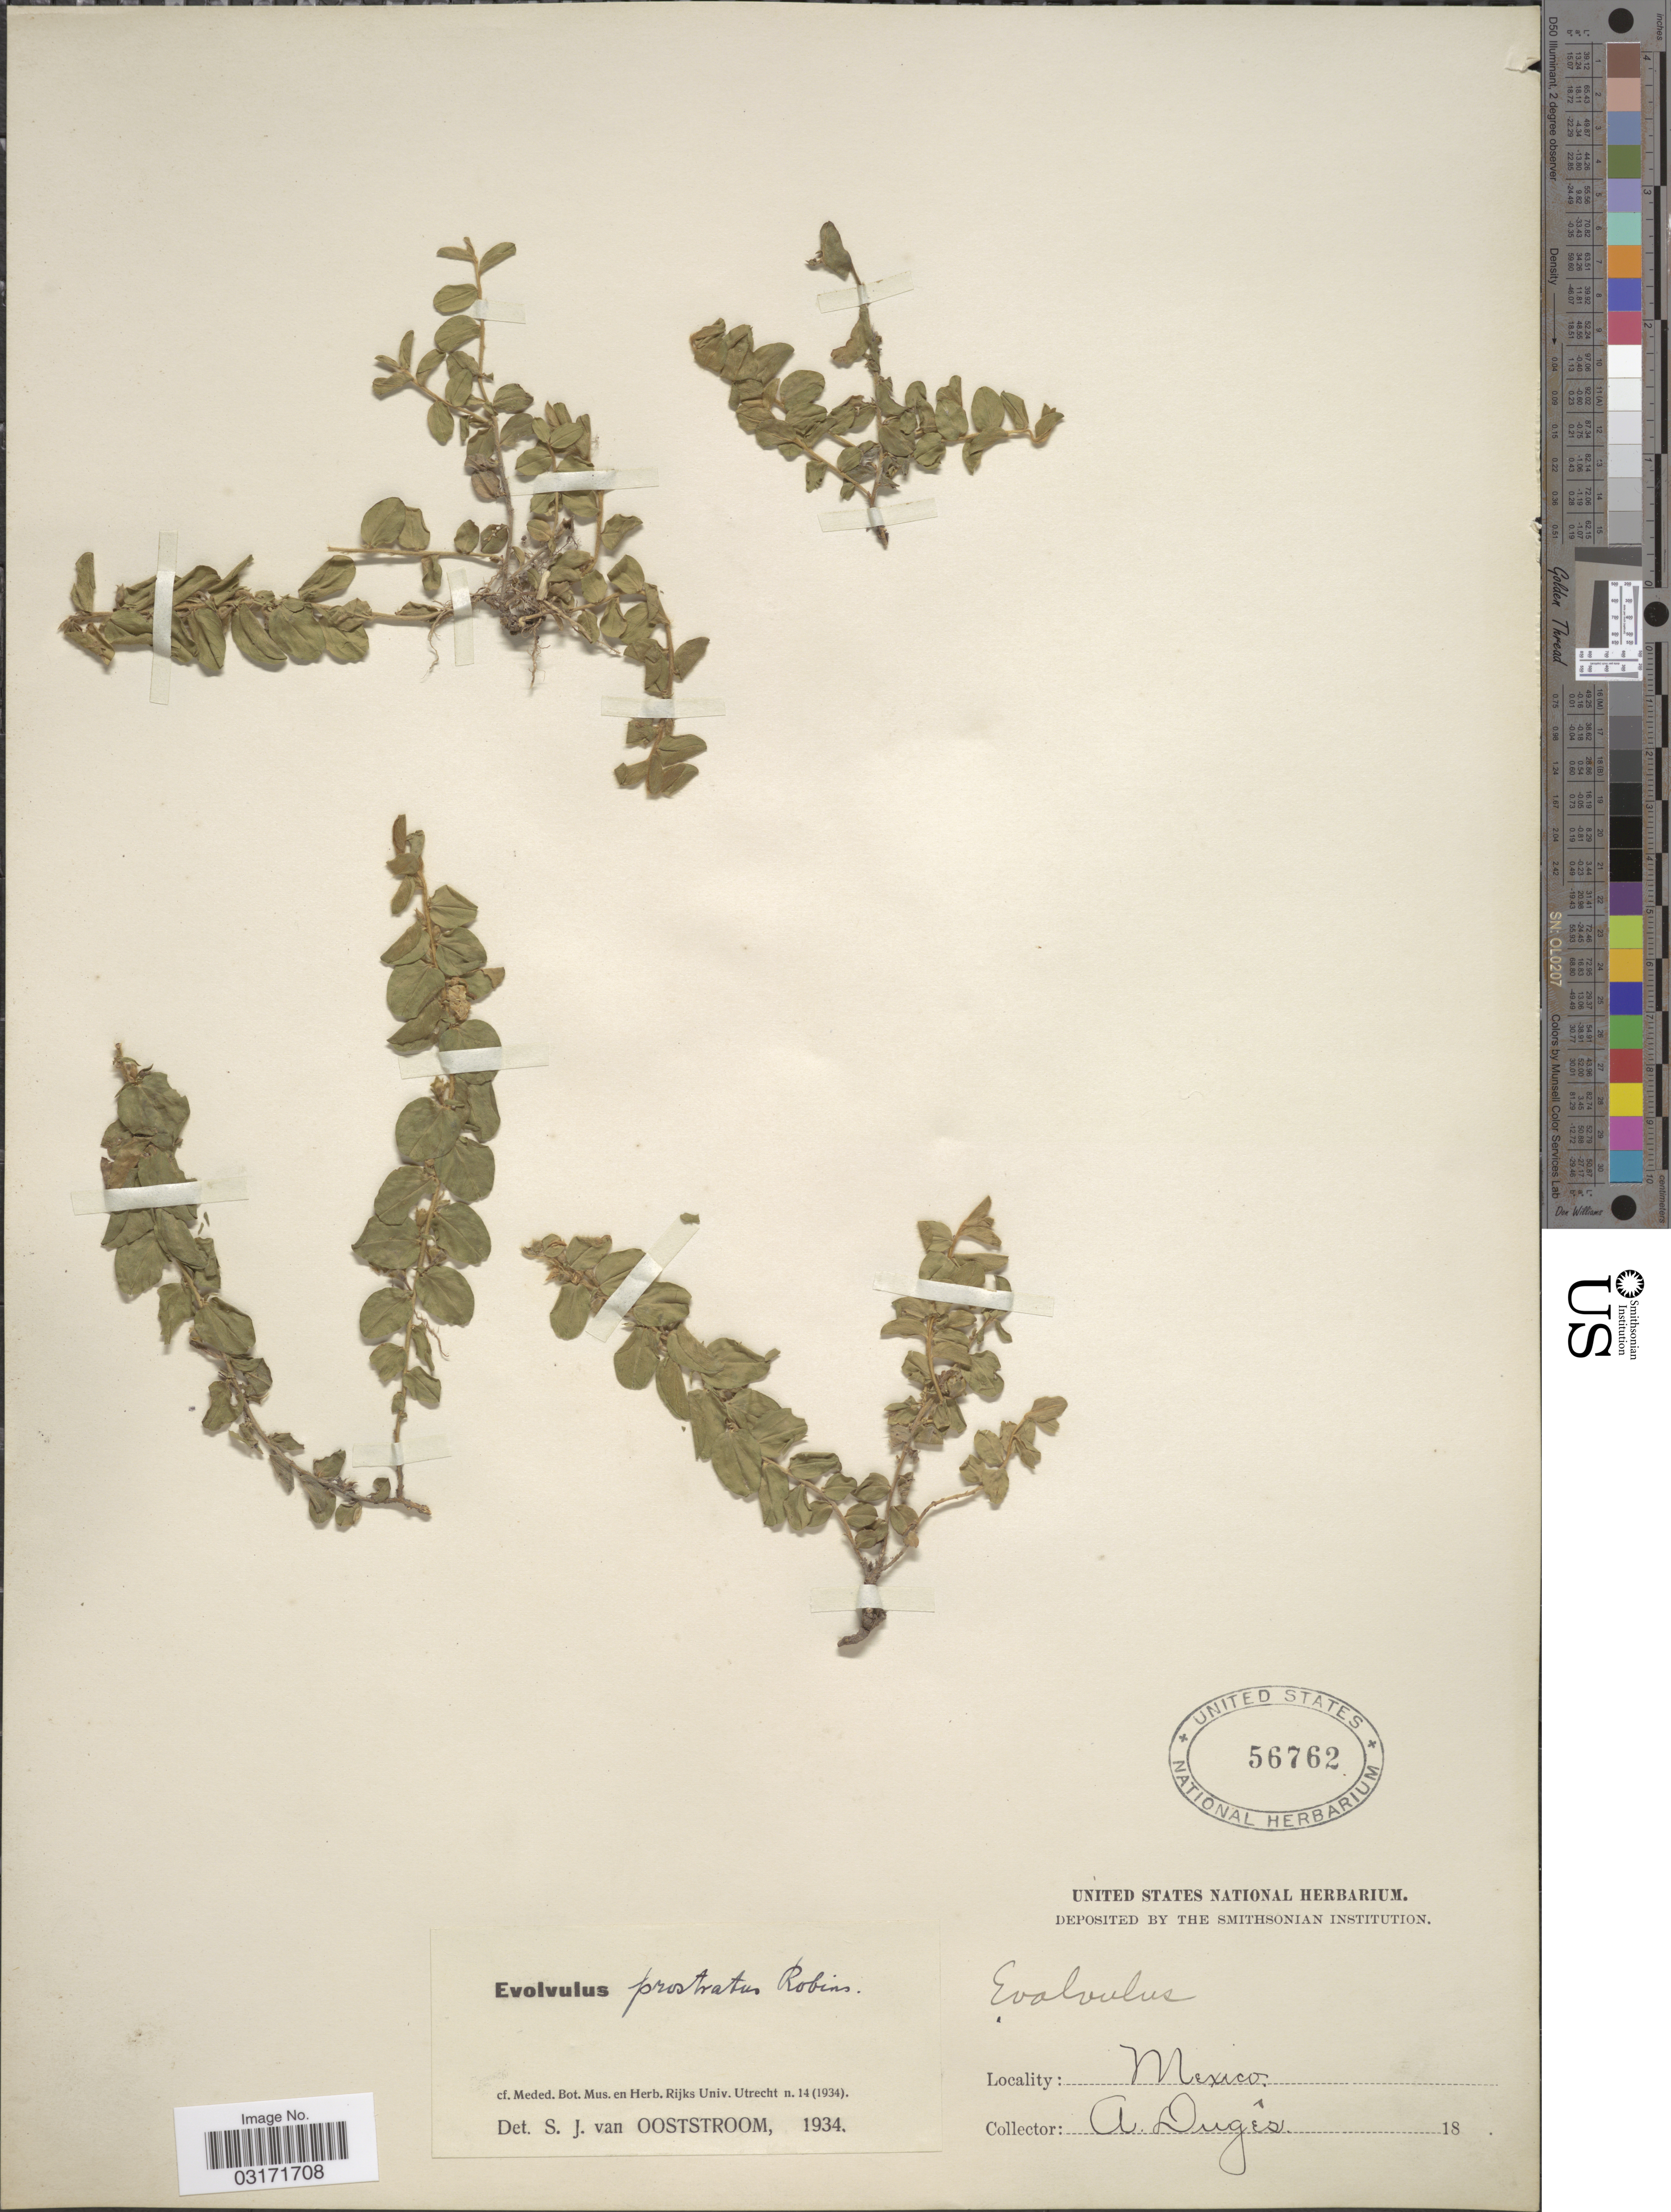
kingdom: Plantae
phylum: Tracheophyta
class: Magnoliopsida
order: Solanales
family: Convolvulaceae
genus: Evolvulus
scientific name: Evolvulus prostratus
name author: B.L. Rob.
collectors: A. Dugès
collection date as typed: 18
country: Mexico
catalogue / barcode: US 56762